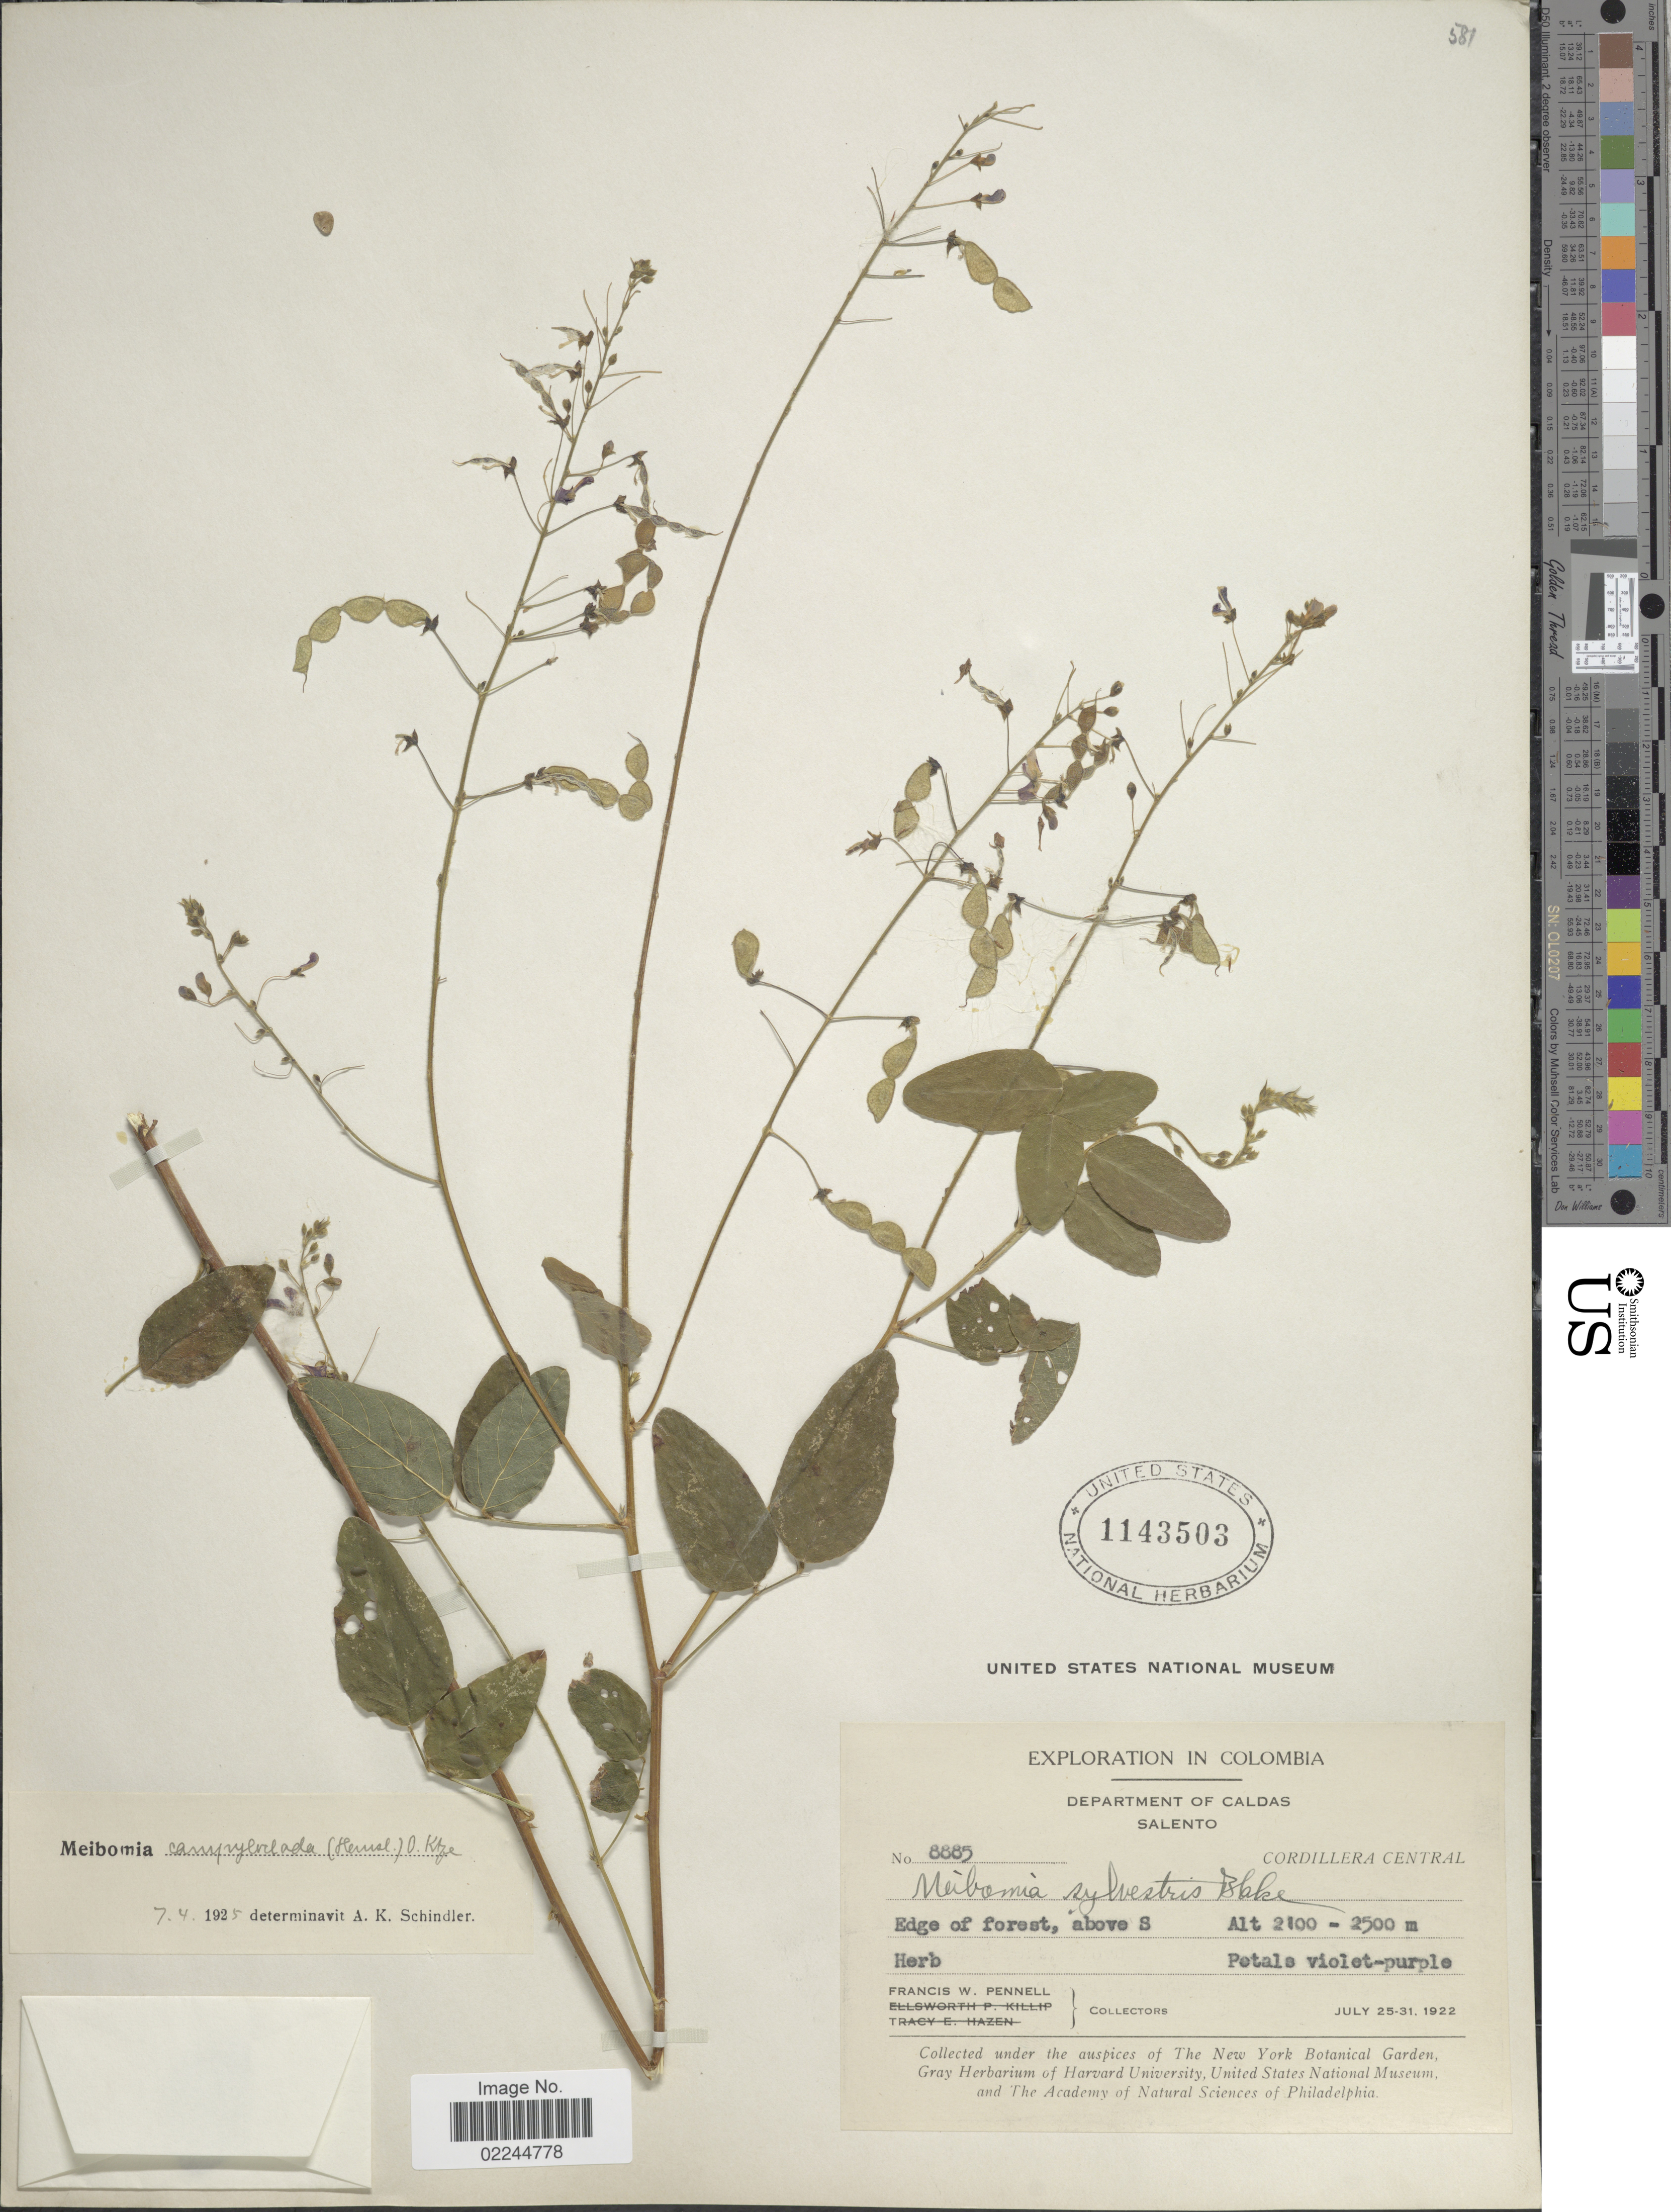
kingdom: Plantae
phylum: Tracheophyta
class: Magnoliopsida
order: Fabales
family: Fabaceae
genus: Desmodium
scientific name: Desmodium campyloclados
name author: Hemsl.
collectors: F. W. Pennell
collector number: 8885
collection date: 1922-07-25/1922-07-31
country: Colombia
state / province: Caldas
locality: Salento, Cordillera Central, above S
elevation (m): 2100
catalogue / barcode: US 1143503